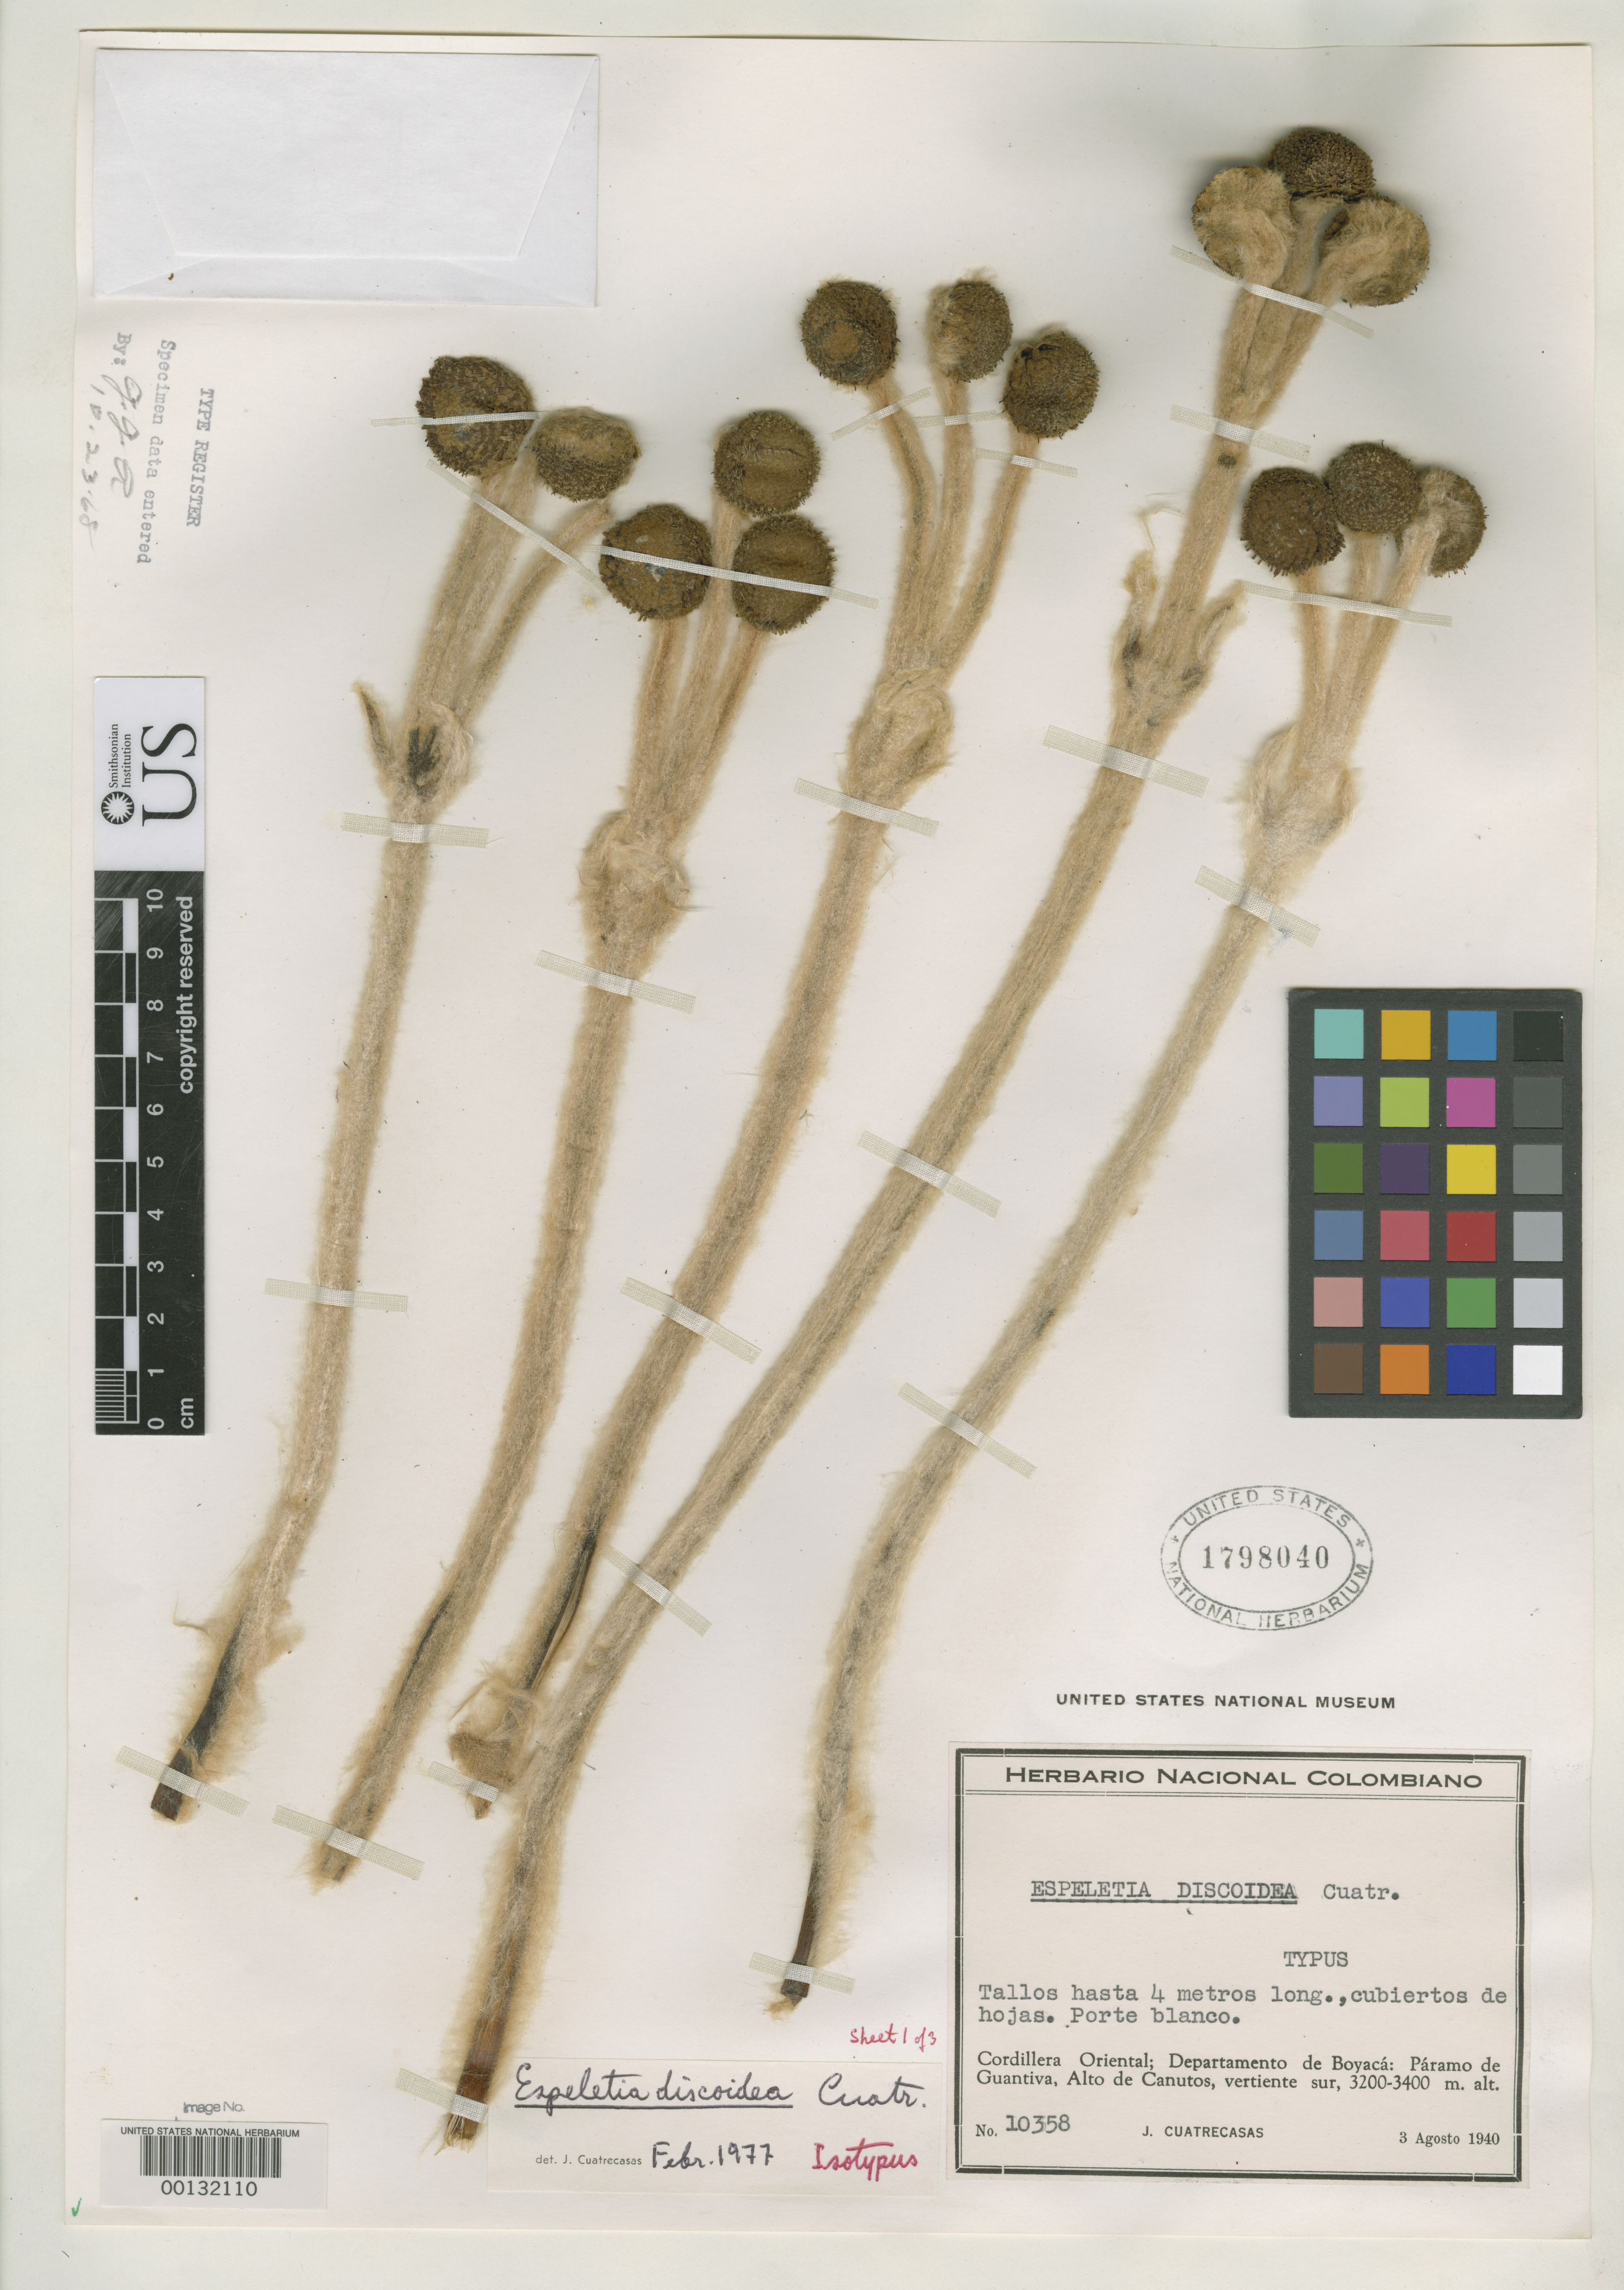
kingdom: Plantae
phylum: Tracheophyta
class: Magnoliopsida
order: Asterales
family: Asteraceae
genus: Espeletia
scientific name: Espeletia discoidea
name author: Cuatrec.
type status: Isotype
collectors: J. Cuatrecasas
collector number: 10358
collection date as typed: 03 Aug 1940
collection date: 1940-08-03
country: Colombia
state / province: Boyacá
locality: Alto de Canutos, Vertiente sur, Páramo de Guantiva, Cordillera Oriental. [Alto de Canutos, S slope, Páramo de Guantiva, Cordillera Oriental.]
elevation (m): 3300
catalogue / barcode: US 1798040